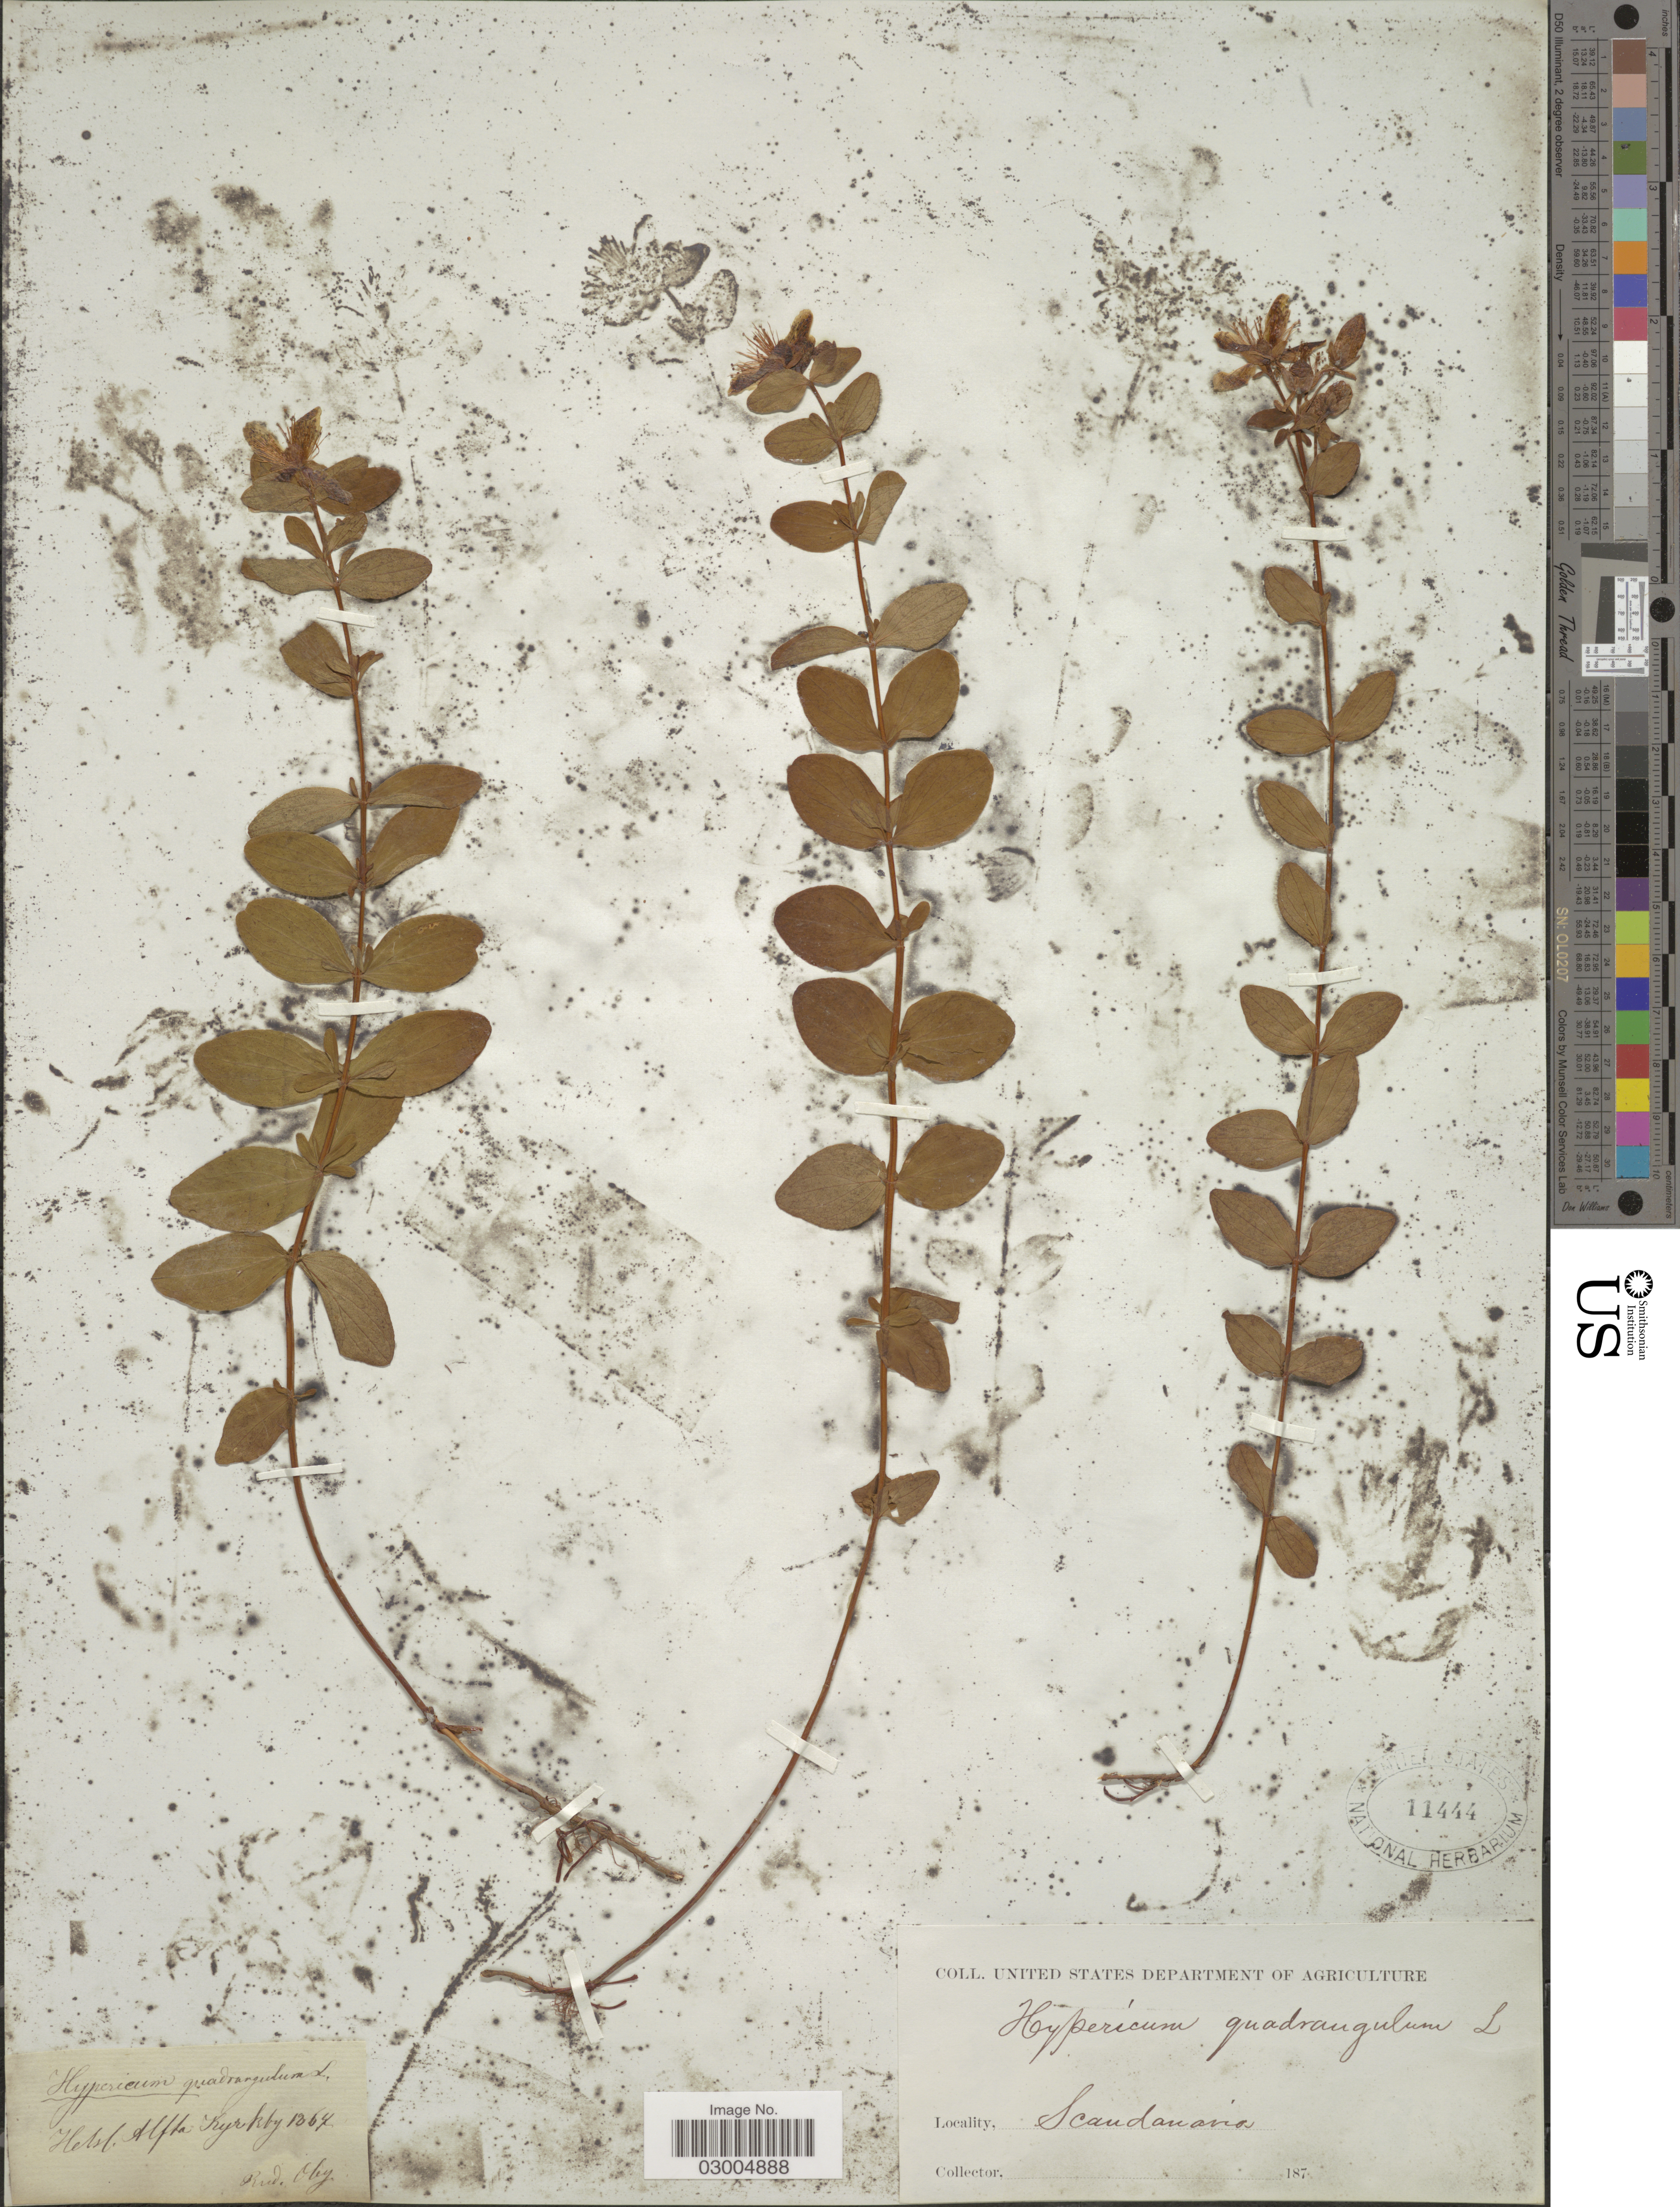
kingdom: Plantae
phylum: Tracheophyta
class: Magnoliopsida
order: Malpighiales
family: Hypericaceae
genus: Hypericum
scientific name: Hypericum quadrangulum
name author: L.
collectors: Facchini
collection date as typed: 187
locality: Scandanavia.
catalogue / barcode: US 11444